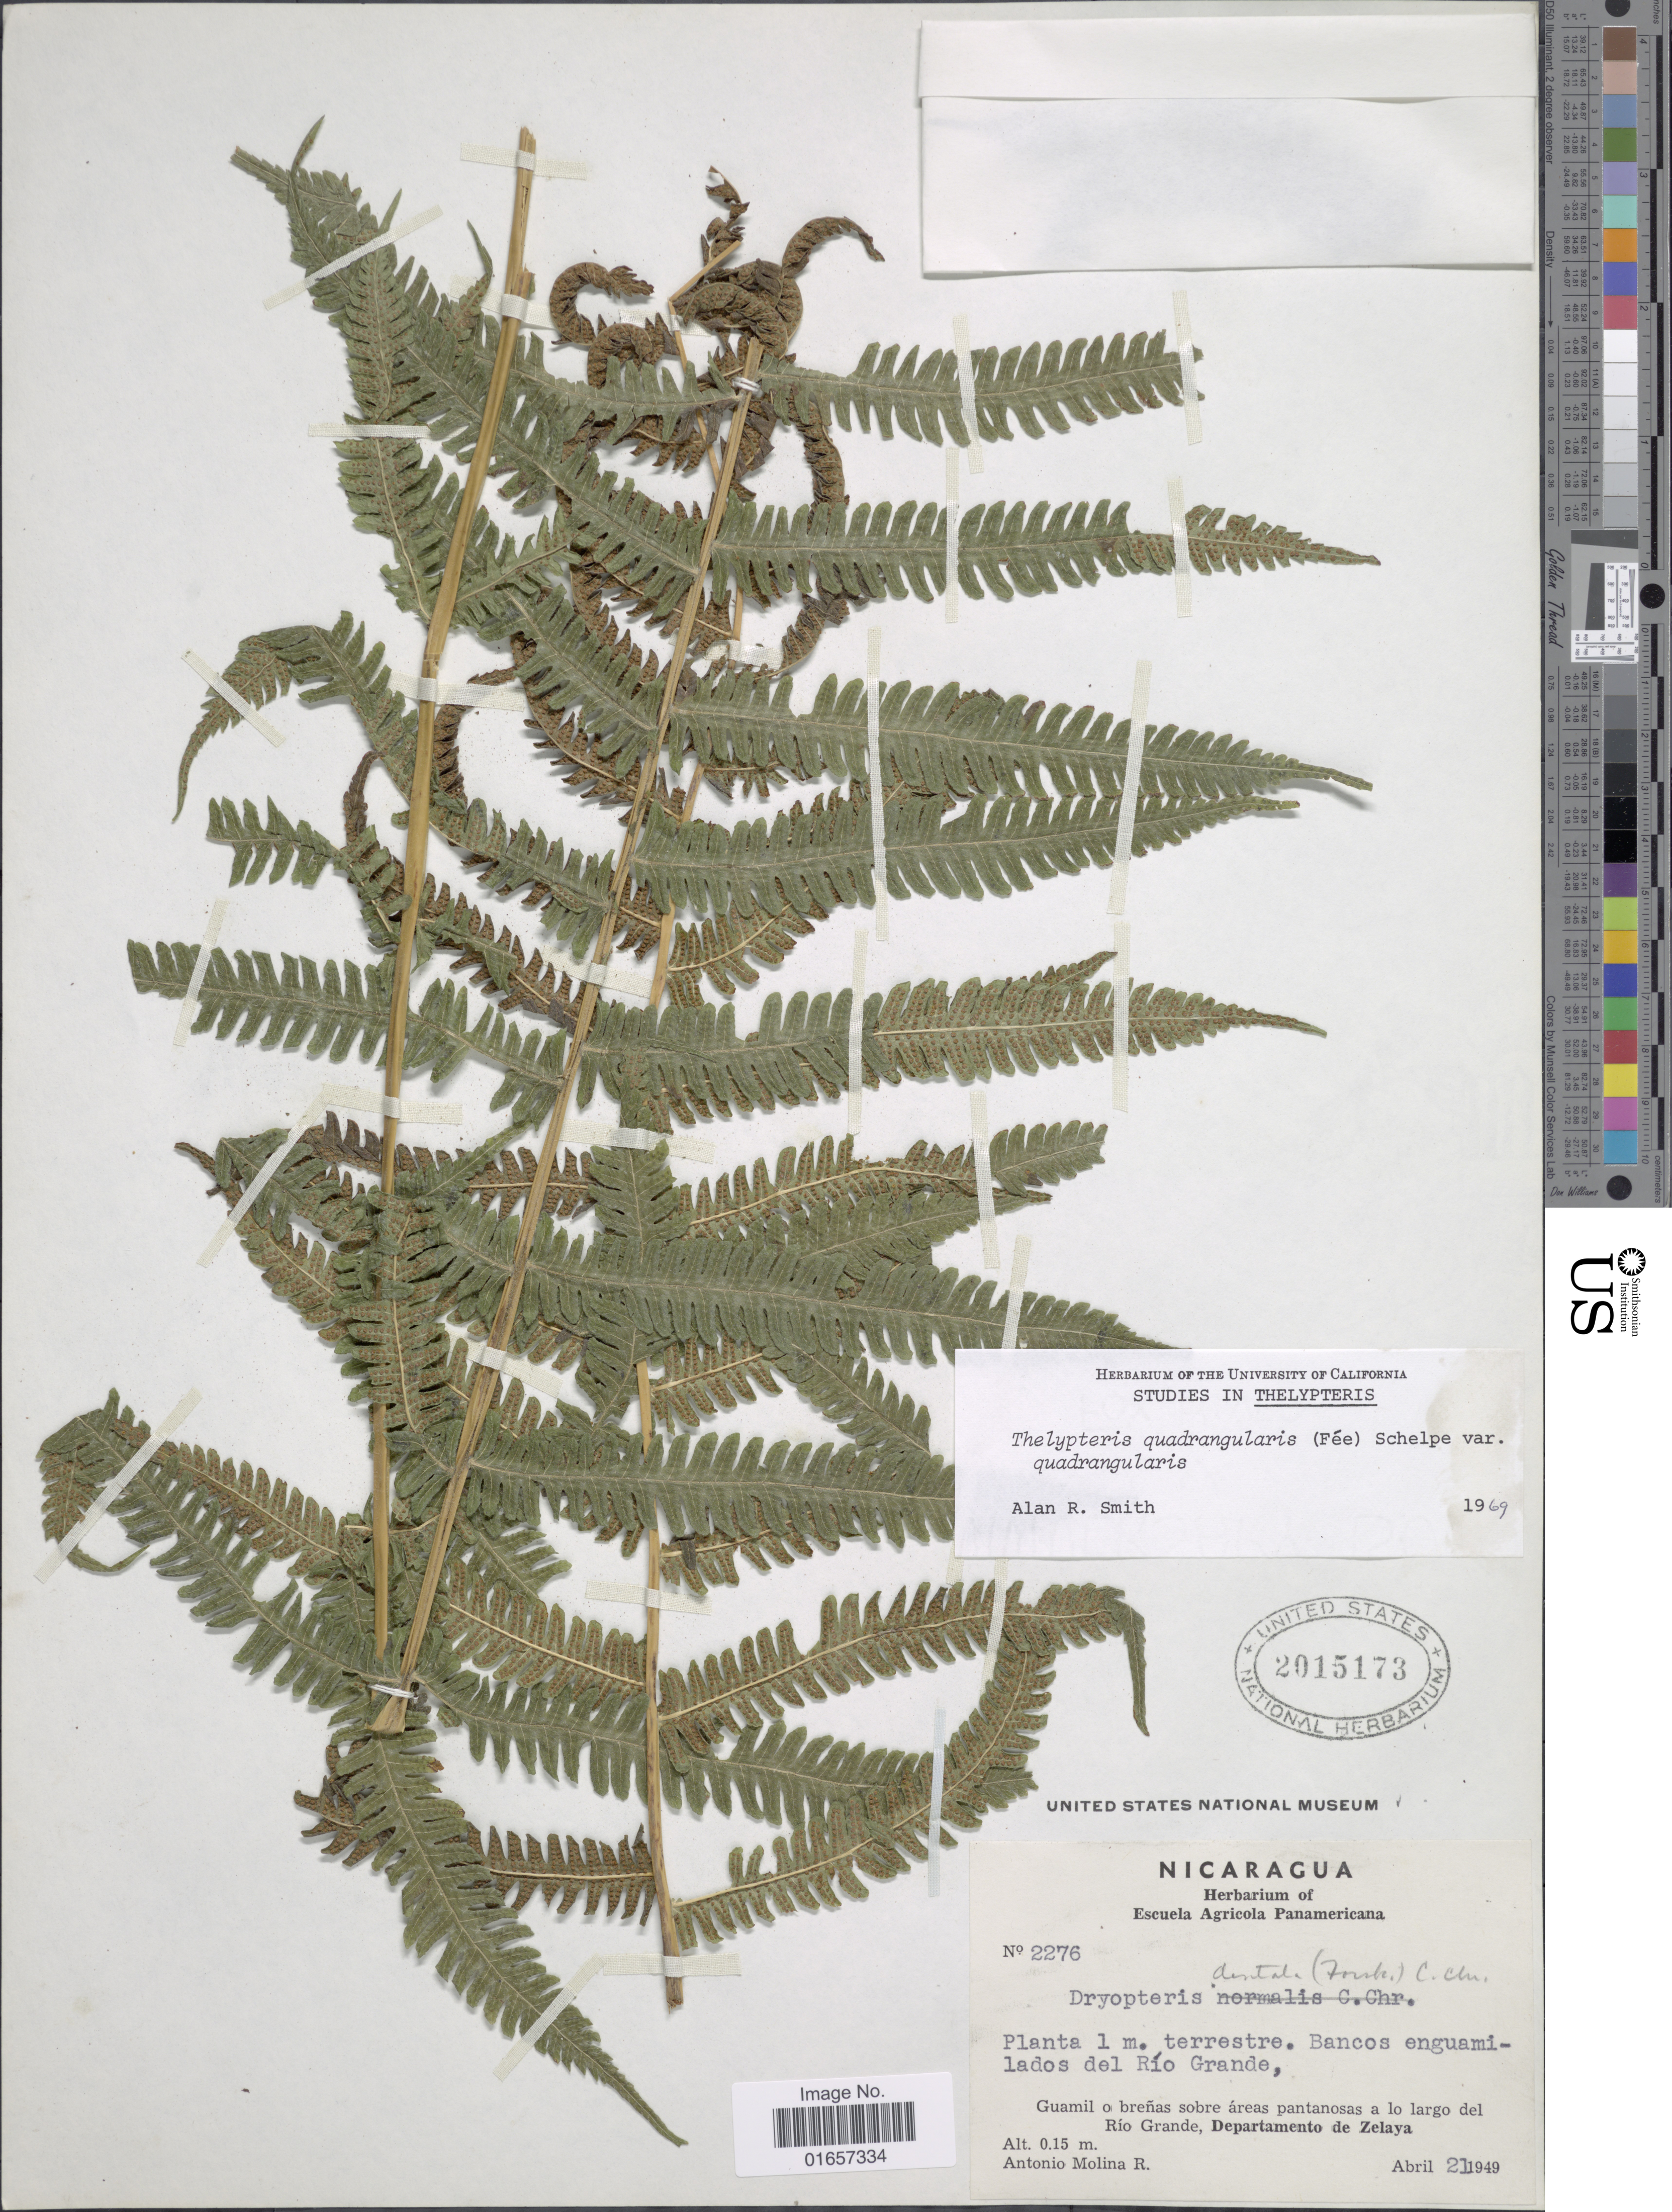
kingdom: Plantae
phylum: Tracheophyta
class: Polypodiopsida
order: Polypodiales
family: Thelypteridaceae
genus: Christella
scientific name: Christella hispidula var. hispidula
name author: (Decne.) Holttum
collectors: A. R. Molina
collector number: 2276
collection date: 1949-04-21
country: Nicaragua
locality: Planta 1 m. terrestre, Bancos enguamilados del Río Grande, Guamil o breñas sobre áreas pantanosas a lo largo del Río Grande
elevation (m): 0.15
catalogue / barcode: US 2015173